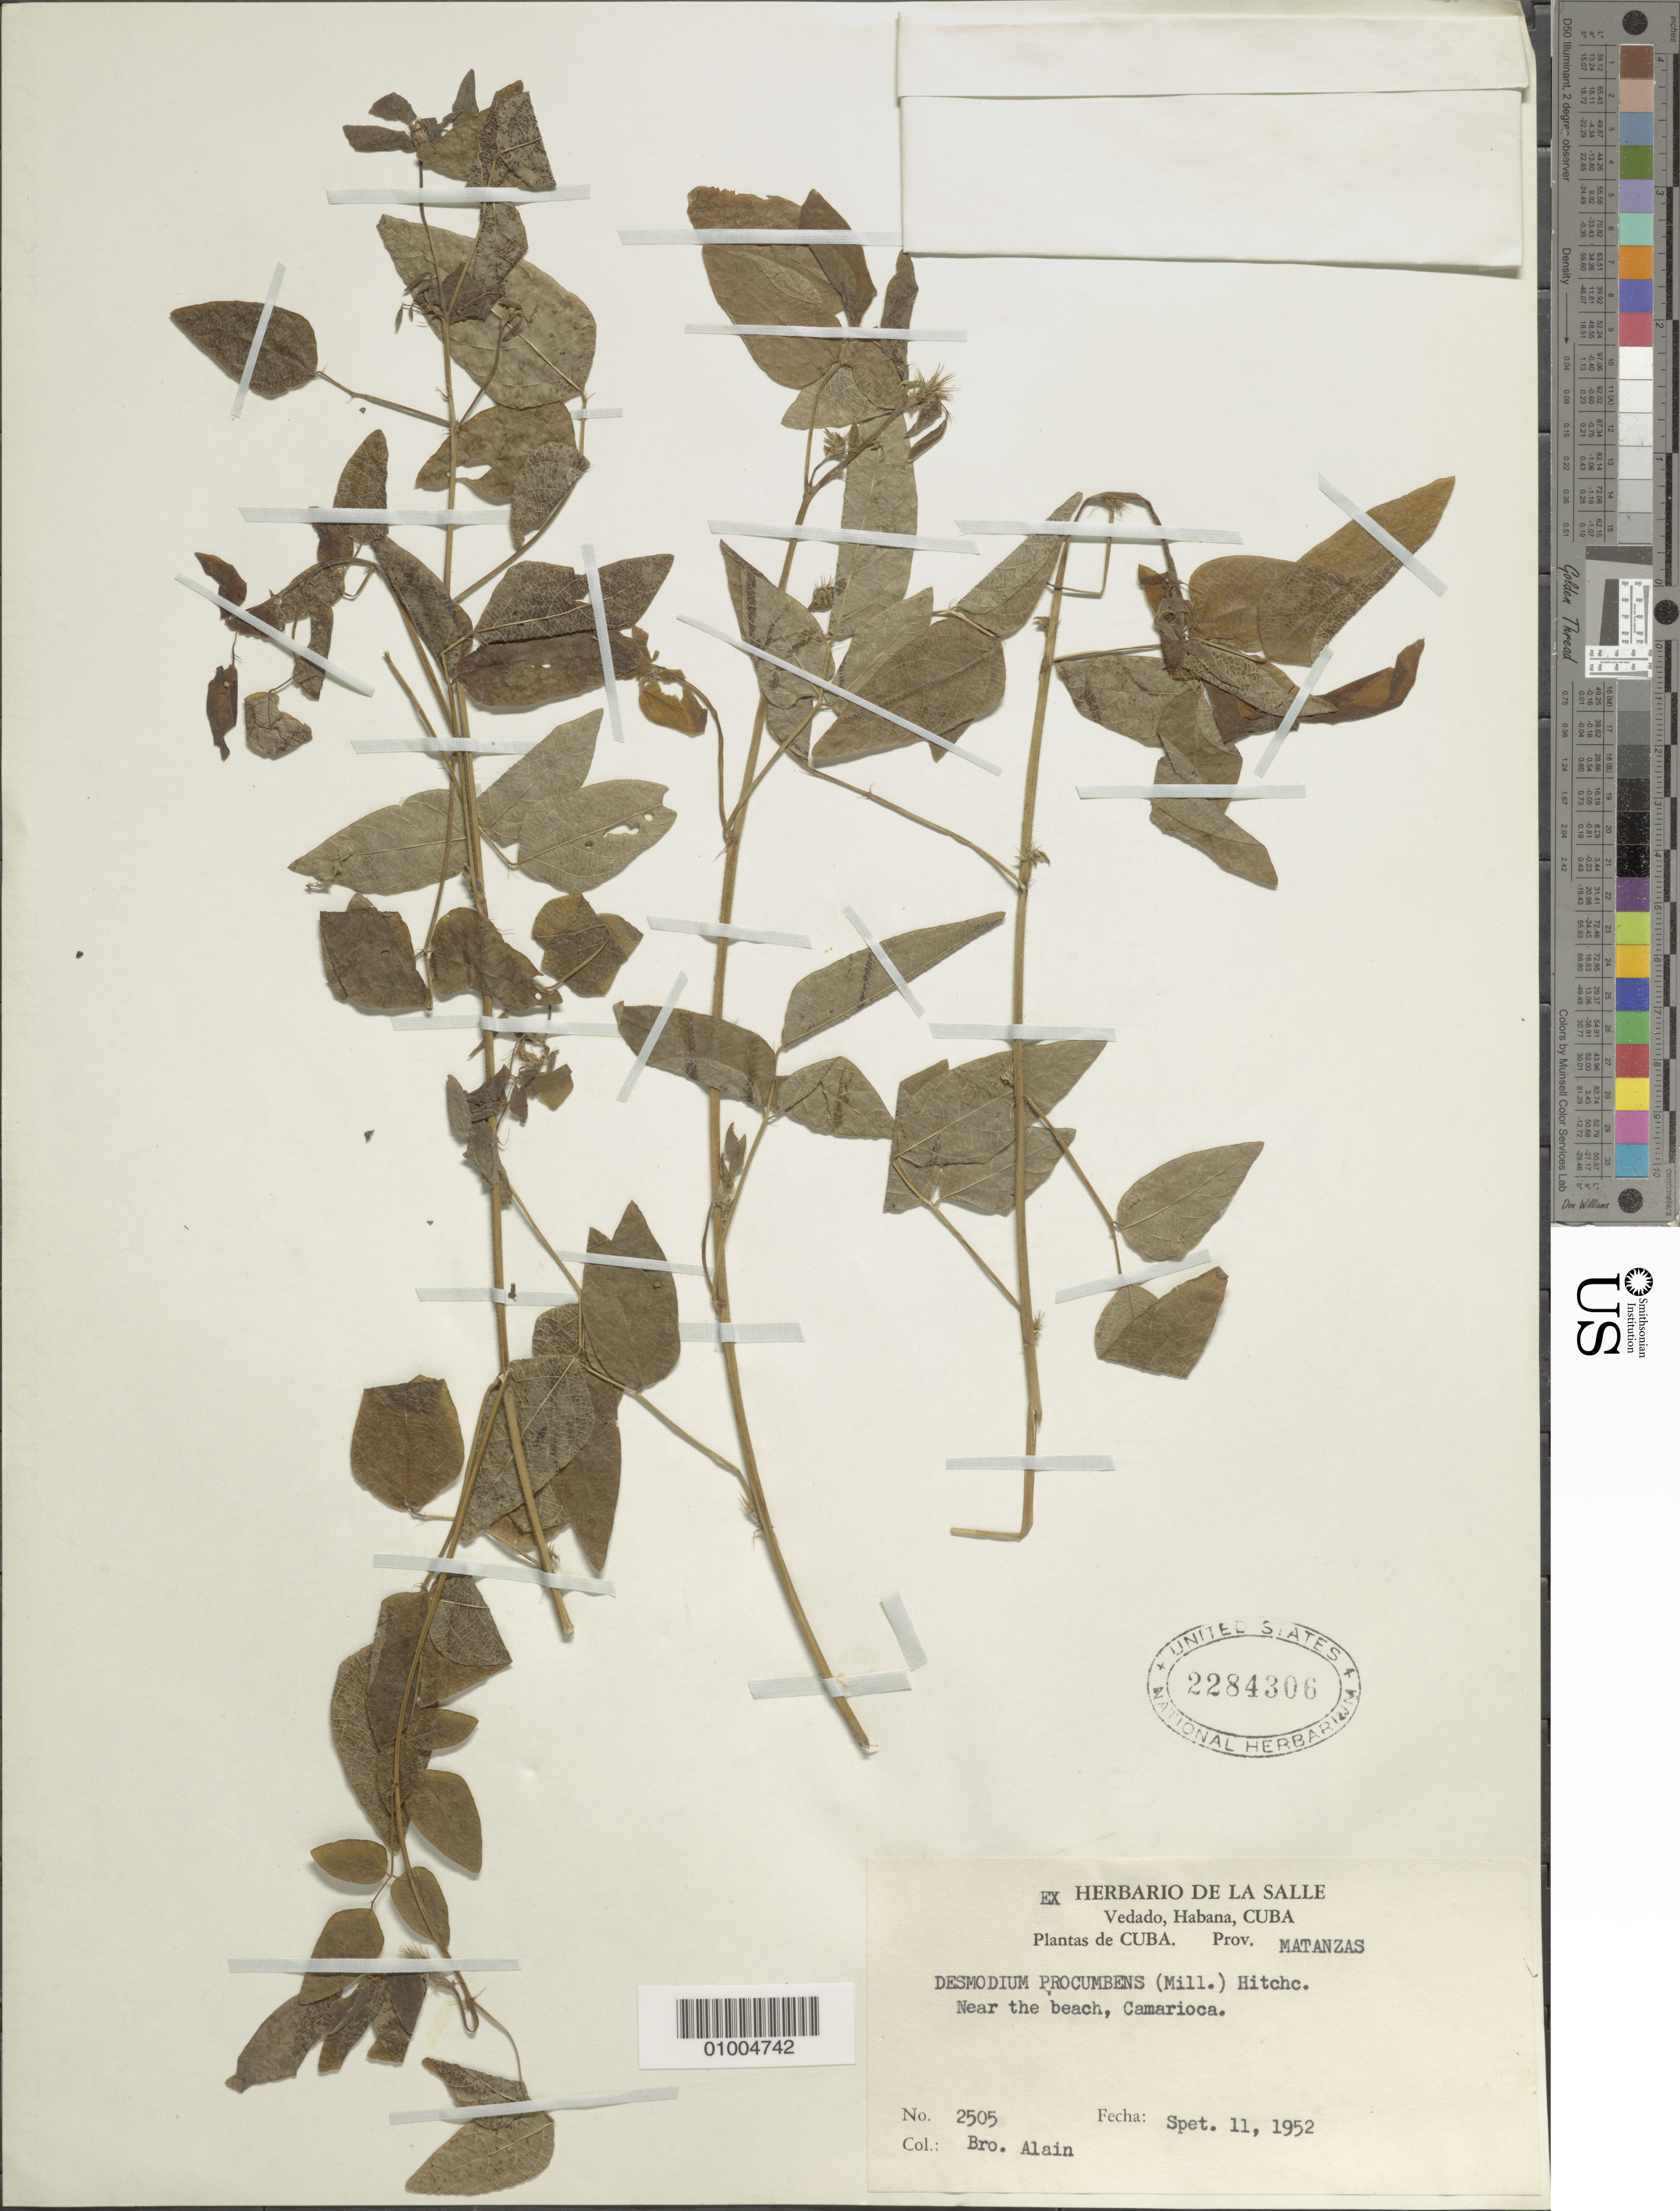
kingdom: Plantae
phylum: Tracheophyta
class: Magnoliopsida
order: Fabales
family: Fabaceae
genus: Desmodium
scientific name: Desmodium procumbens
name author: (Mill.) Hitchc.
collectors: A. H. Liogier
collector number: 2505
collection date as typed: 11 Sep 1952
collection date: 1952-09-11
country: Cuba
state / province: Matanzas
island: Cuba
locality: Near the beach, Camarioca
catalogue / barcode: US 2284306